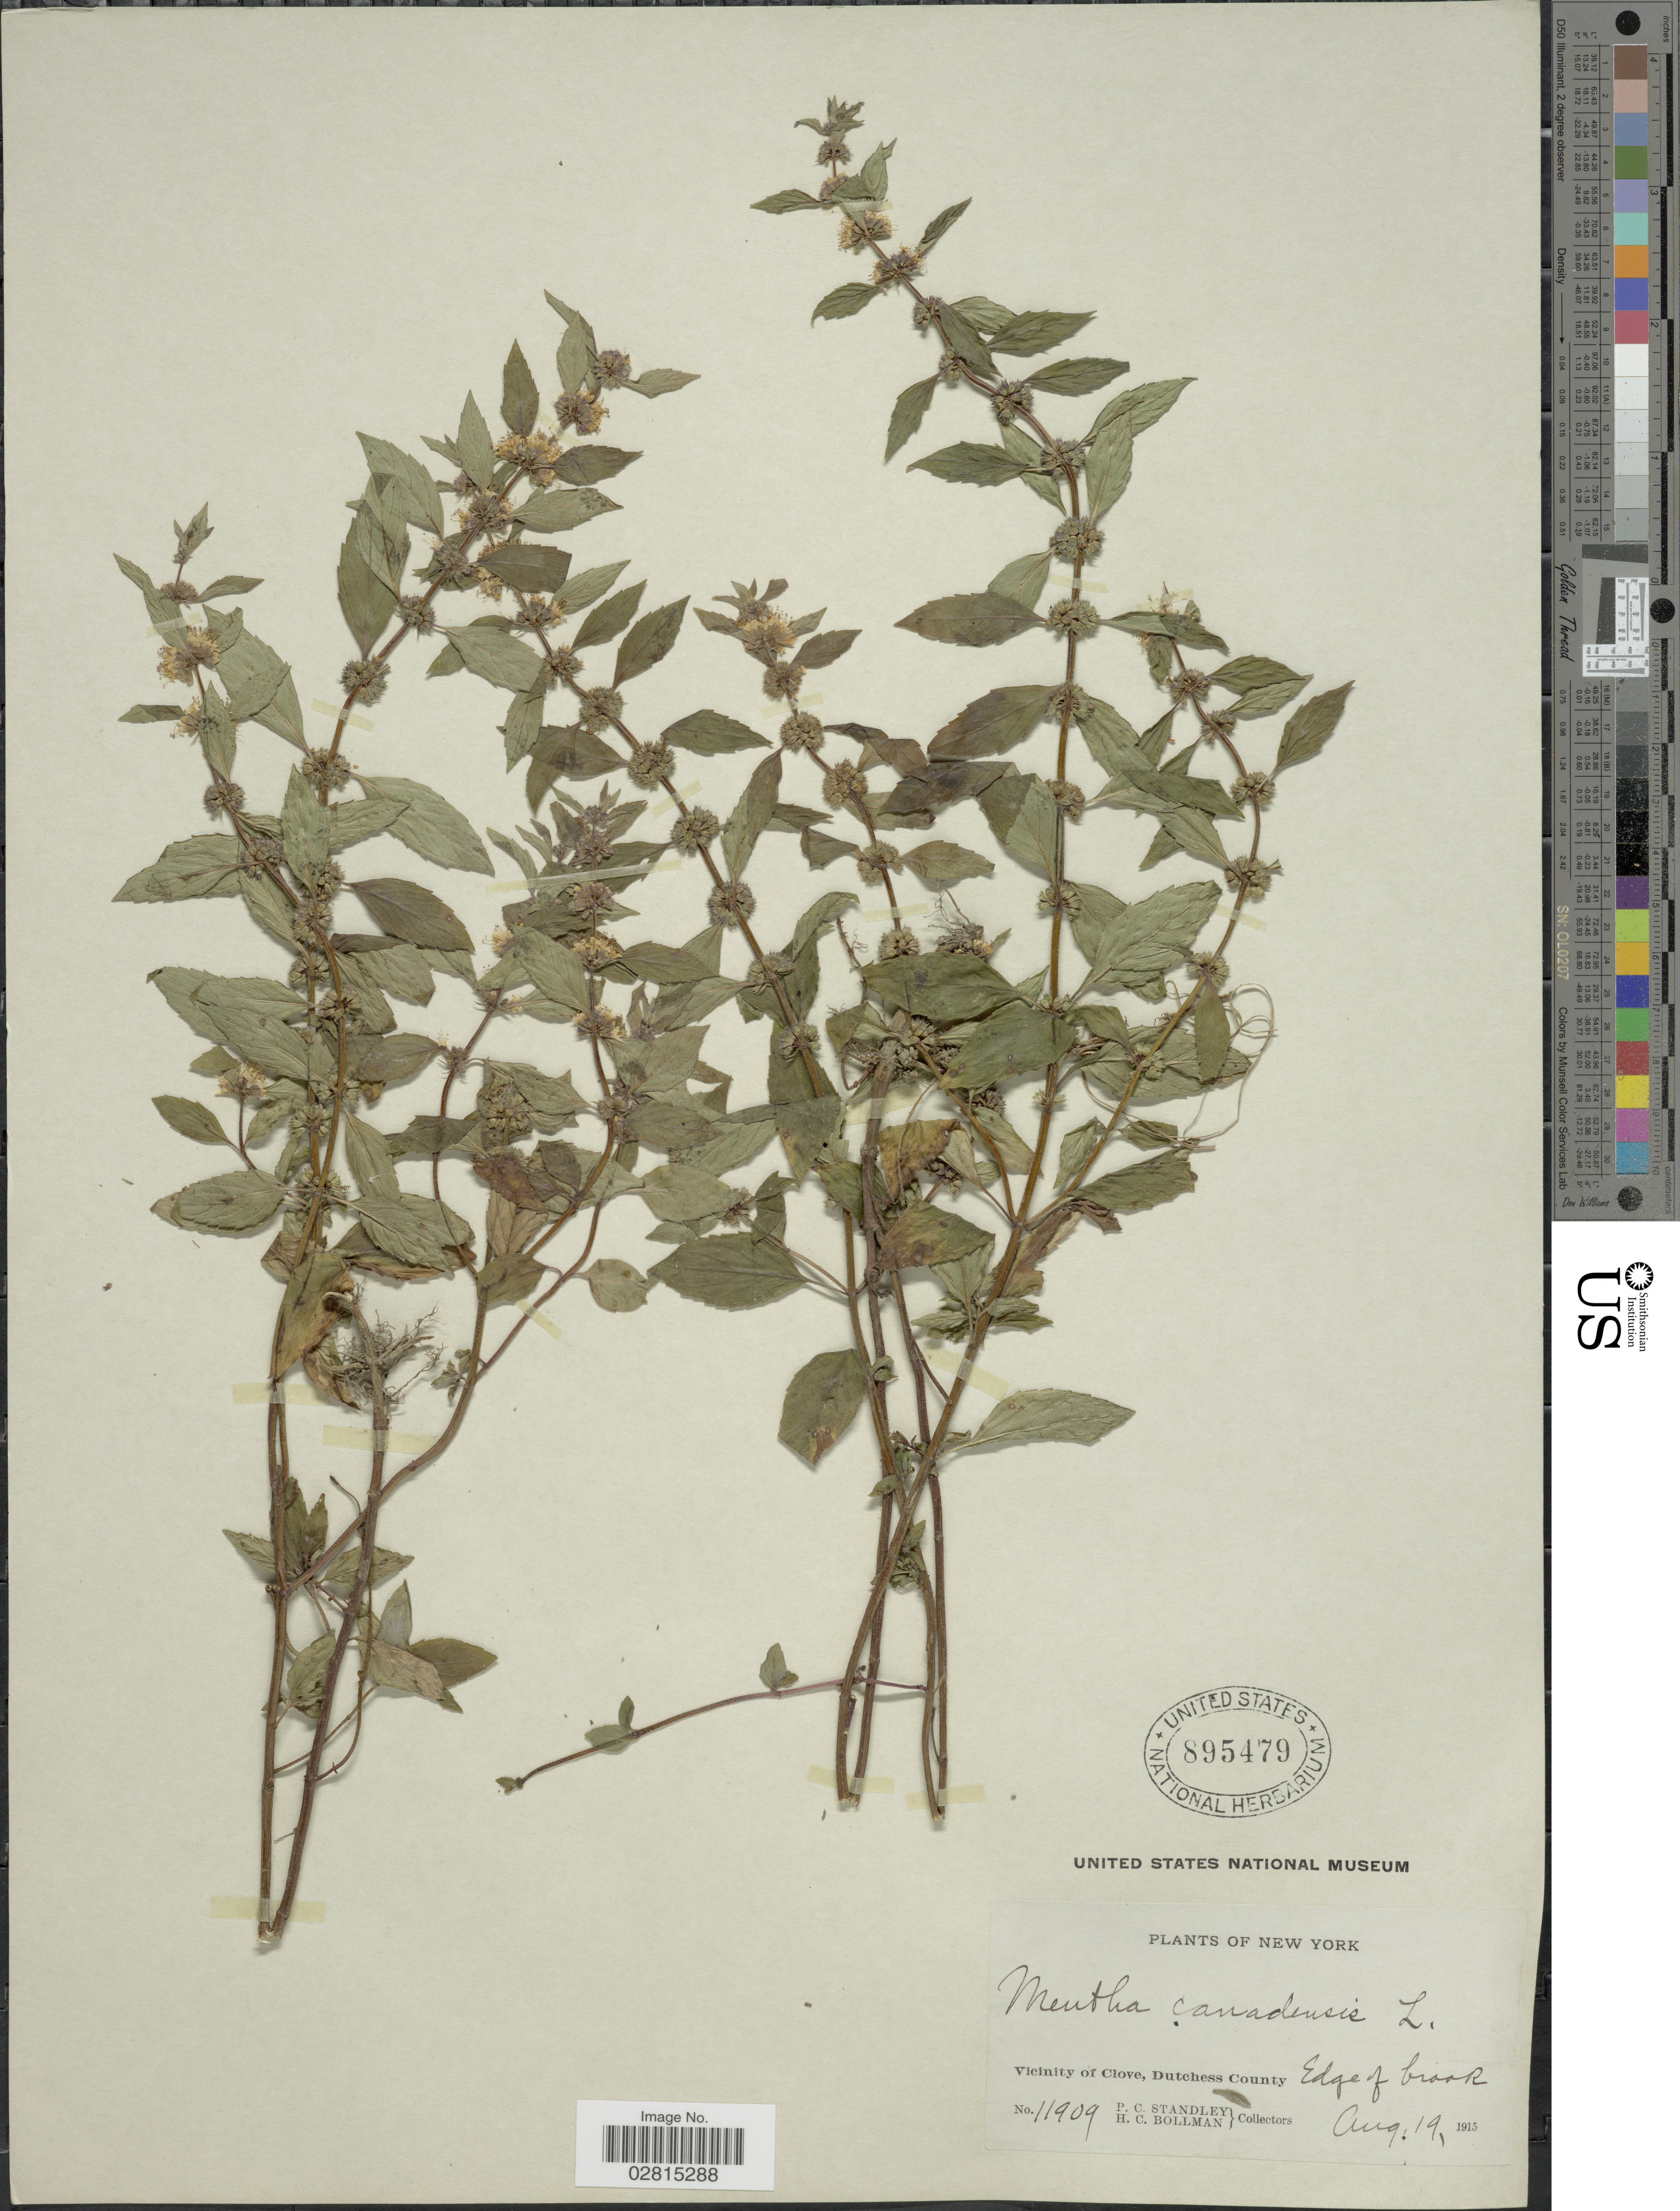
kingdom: Plantae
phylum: Tracheophyta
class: Magnoliopsida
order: Lamiales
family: Lamiaceae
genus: Mentha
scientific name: Mentha canadensis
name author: L.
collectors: P. C. Standley & H. C. Bollman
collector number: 11909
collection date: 1915-08-19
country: United States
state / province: New York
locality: Vicinity of Clove, Dutchess County.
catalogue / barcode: US 895479